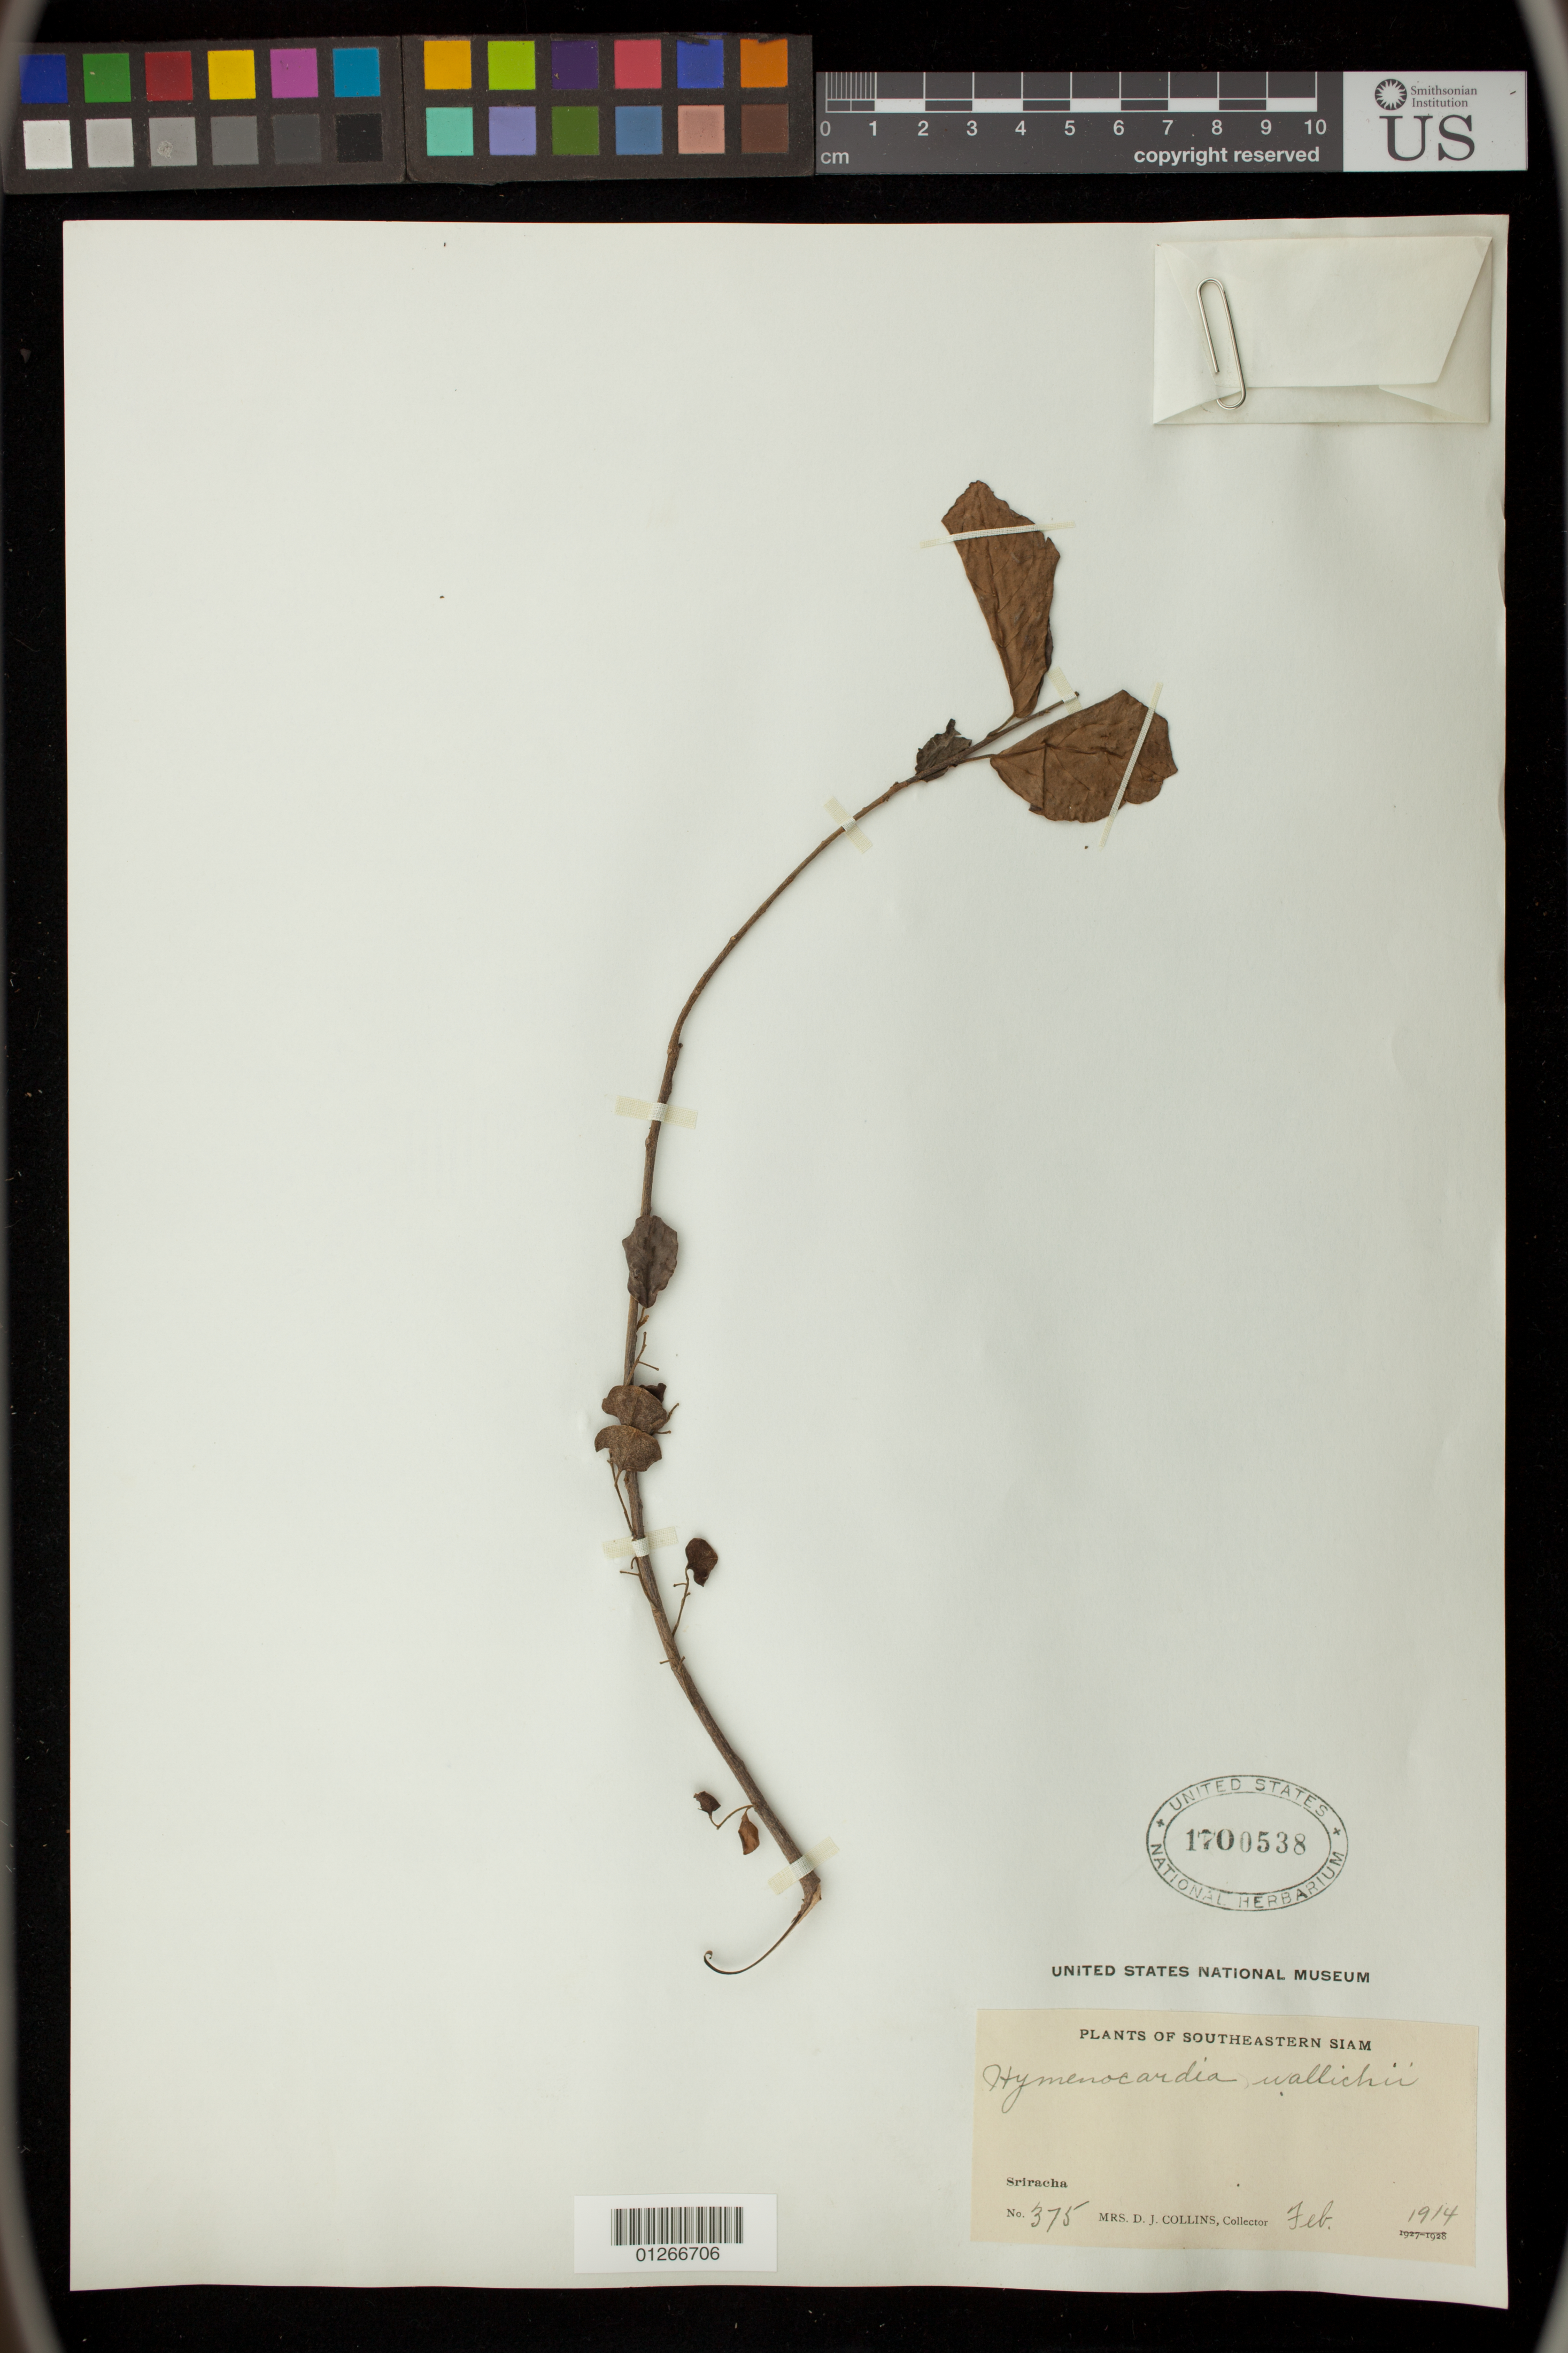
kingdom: Plantae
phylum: Tracheophyta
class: Magnoliopsida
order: Malpighiales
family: Phyllanthaceae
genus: Hymenocardia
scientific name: Hymenocardia wallichii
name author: Tul.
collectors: Mrs. D. J. Collins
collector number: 375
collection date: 1914-02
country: Thailand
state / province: Chon Buri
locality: Southeastern Siam. Sriracha [Si Racha].